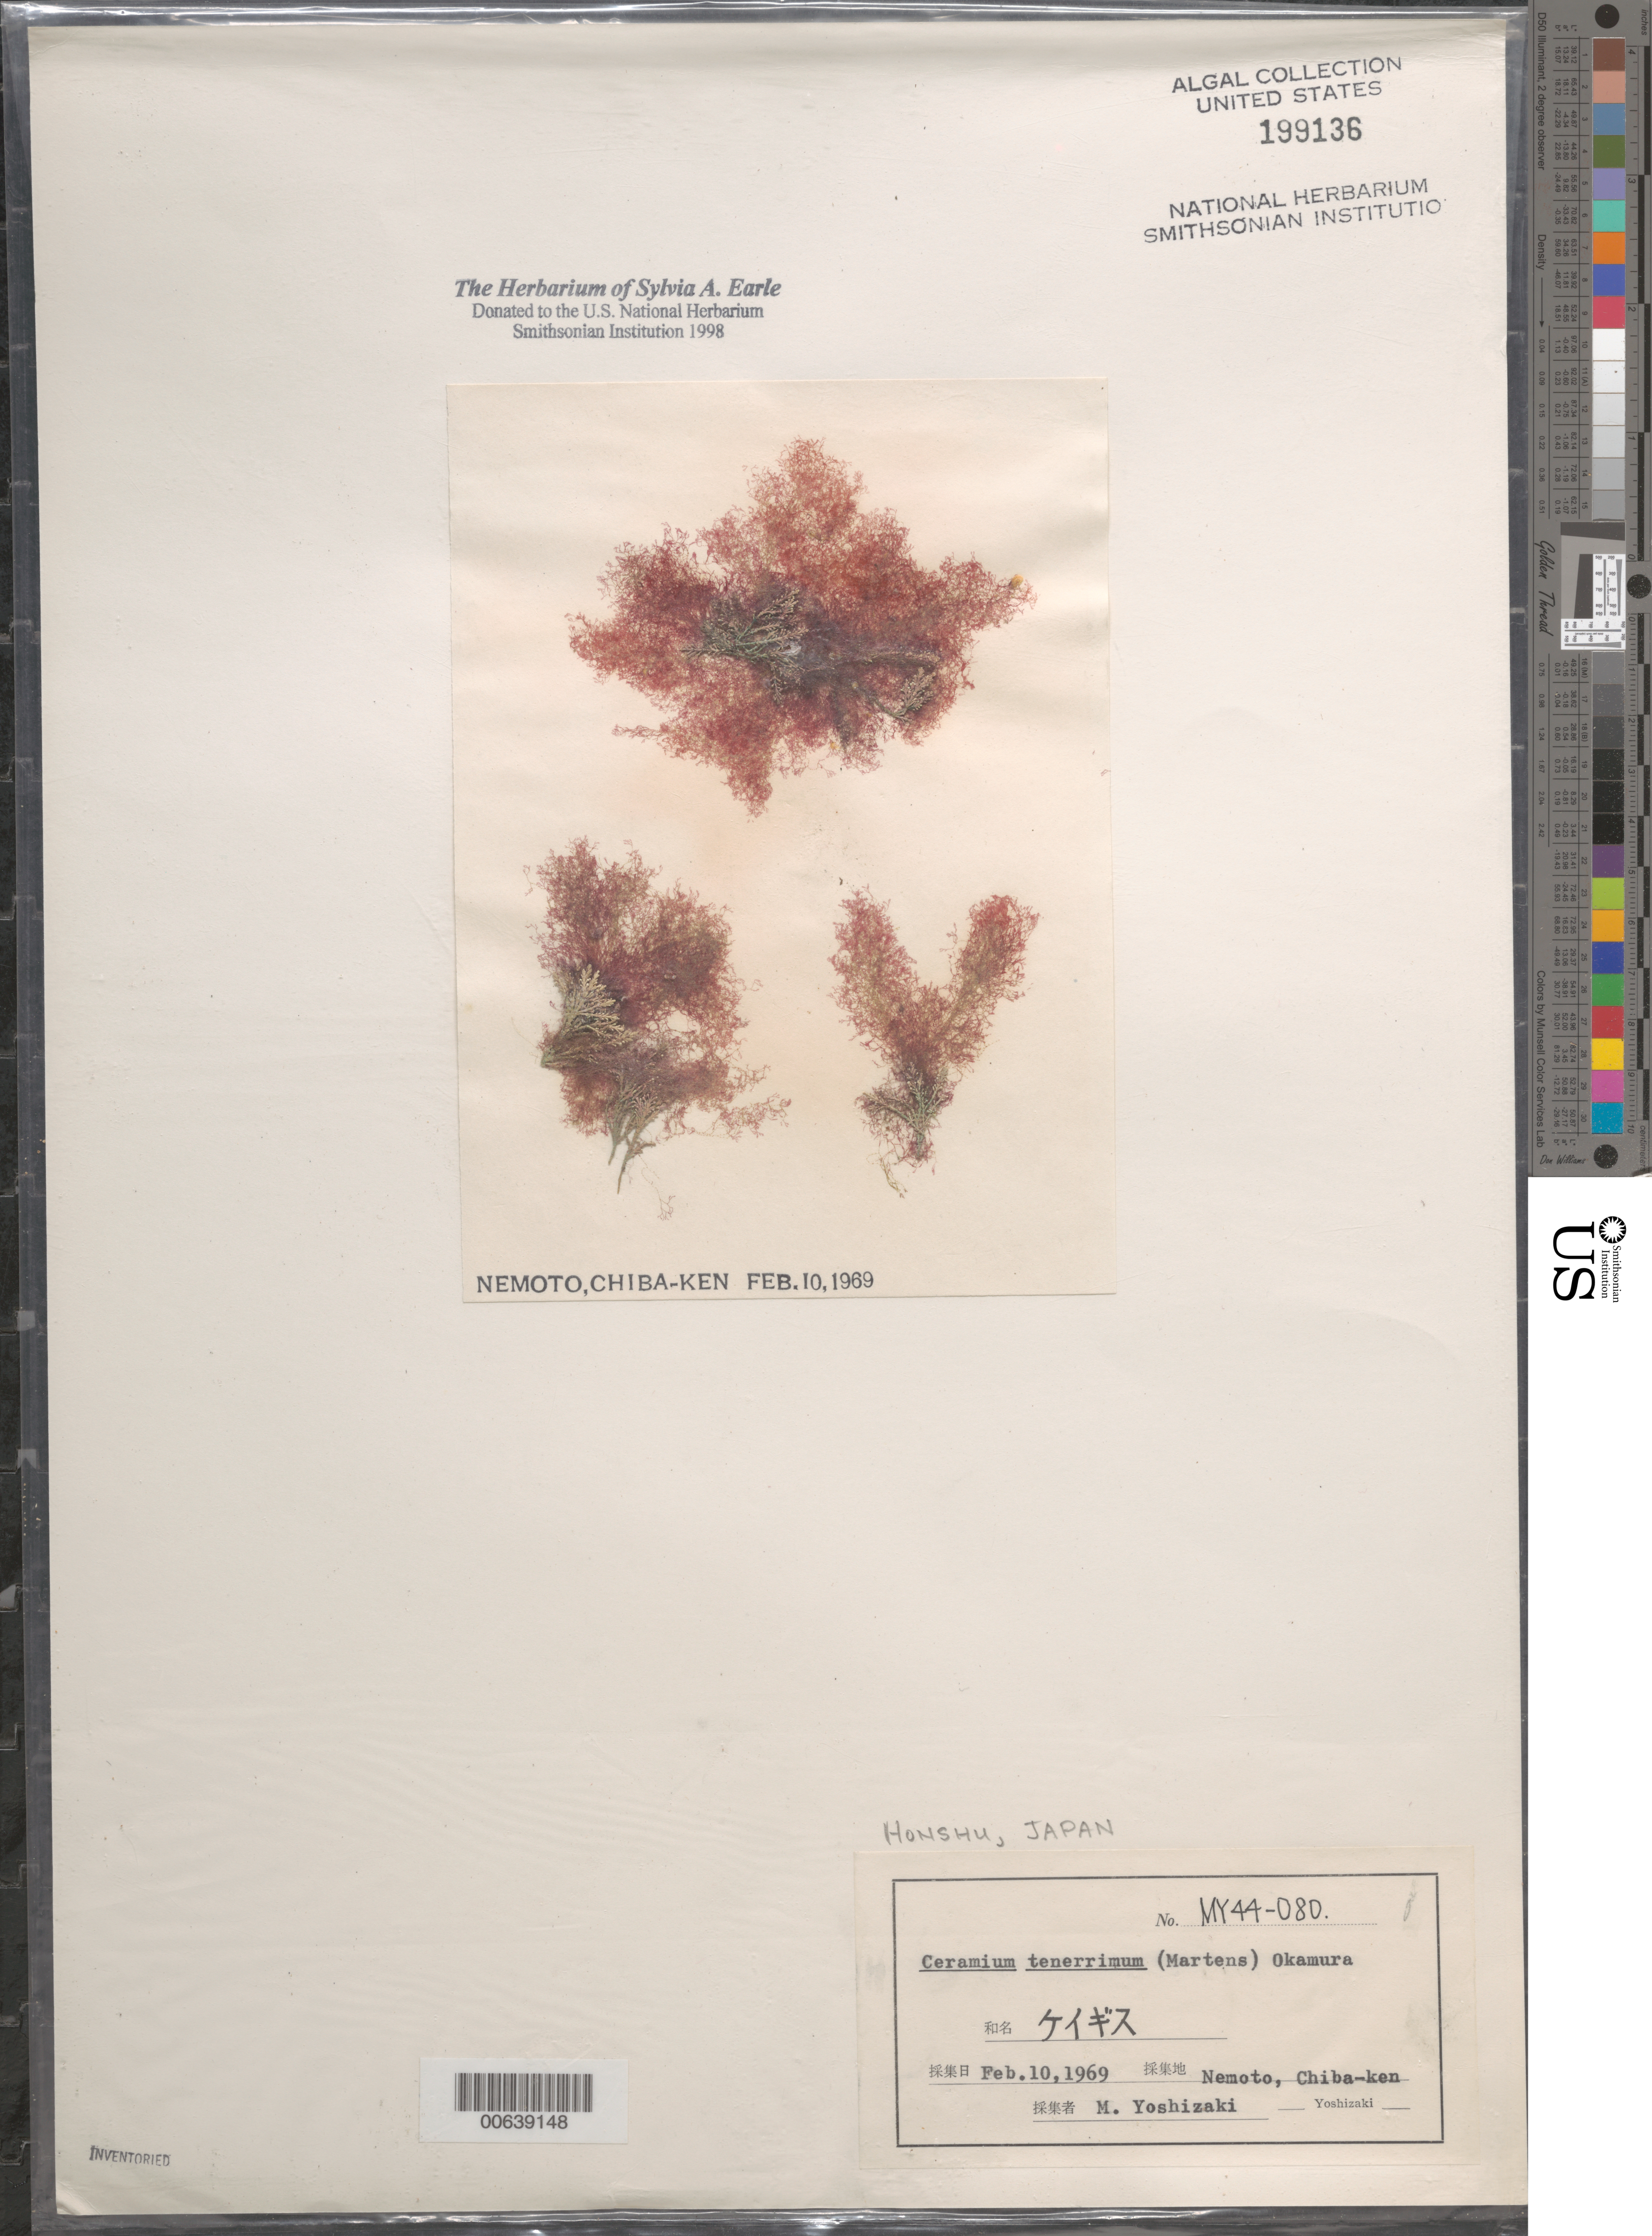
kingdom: Plantae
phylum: Rhodophyta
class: Florideophyceae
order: Ceramiales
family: Ceramiaceae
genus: Ceramium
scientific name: Ceramium tenerrimum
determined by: Yoshizaki, M.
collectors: M. Yoshizaki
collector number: My 44-080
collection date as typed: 10 Feb 1969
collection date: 1969-02-10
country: Japan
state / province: Tiba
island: Honshu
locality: Nemota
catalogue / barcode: US 199136